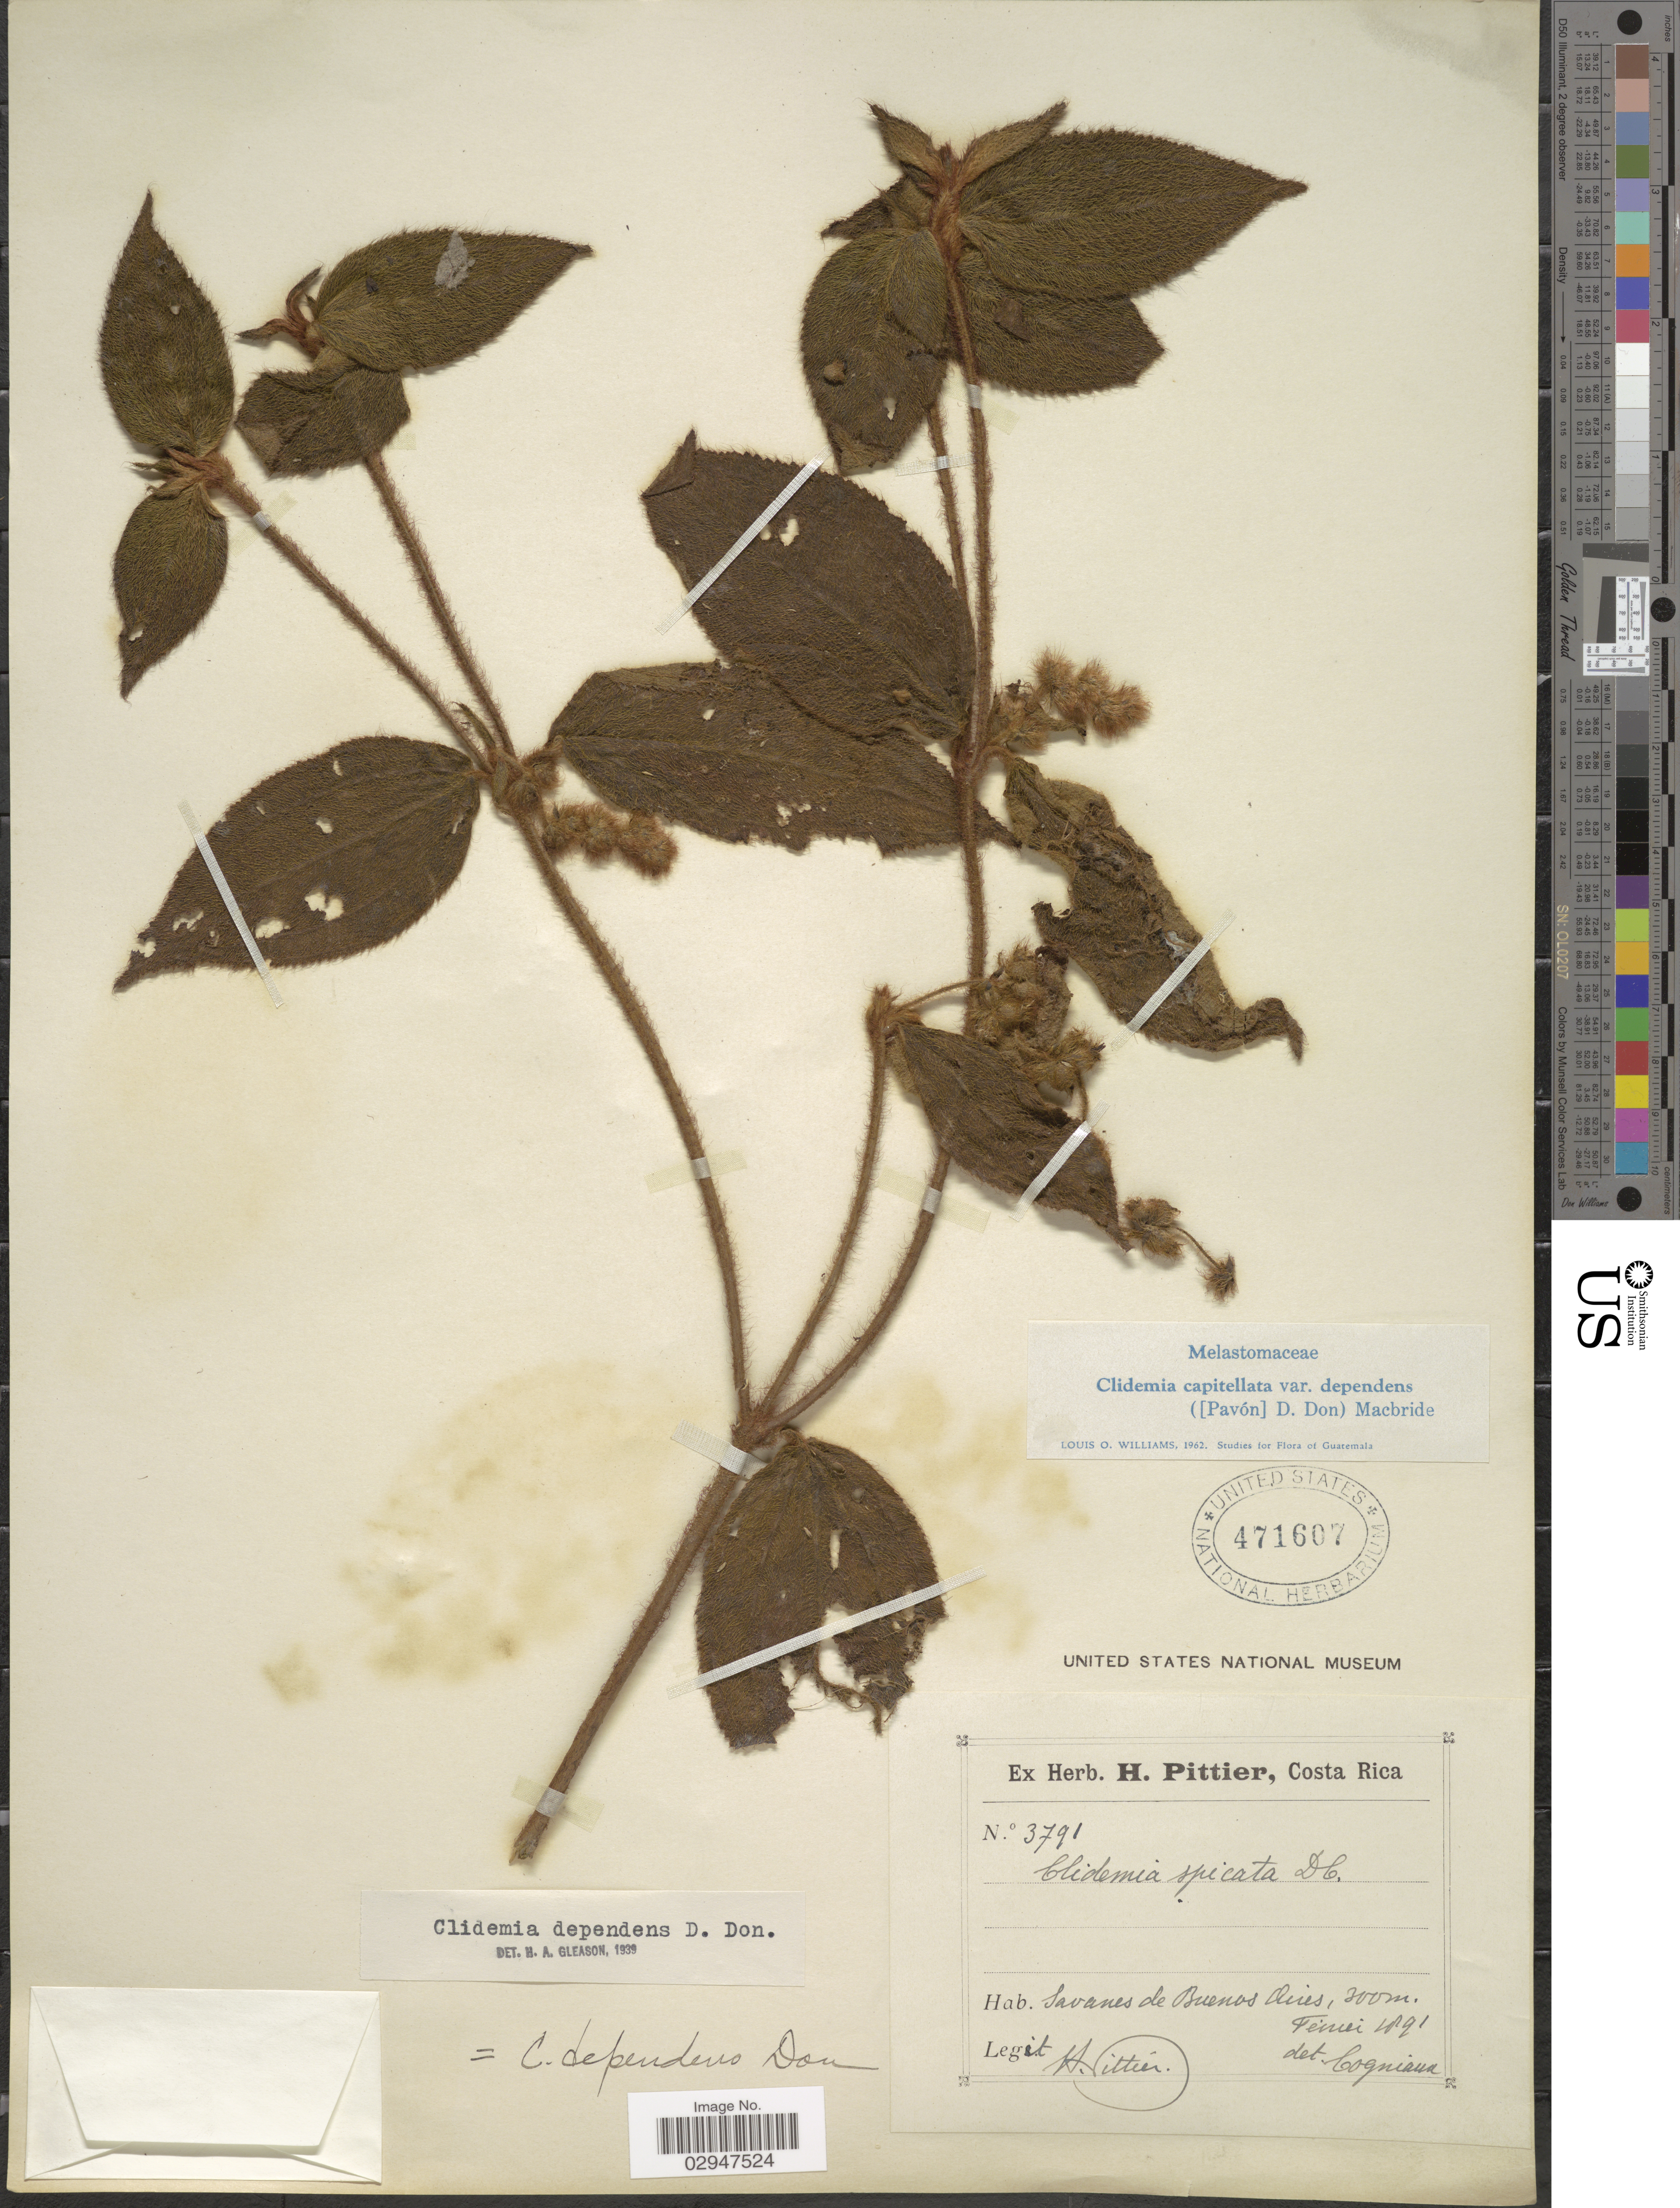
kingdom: Plantae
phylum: Tracheophyta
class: Magnoliopsida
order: Myrtales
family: Melastomataceae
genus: Clidemia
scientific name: Clidemia capitellata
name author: (Bonpl.) D. Don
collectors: H. F. Pittier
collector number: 3791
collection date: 1891-02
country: Costa Rica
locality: Savanes de Buenos Aires.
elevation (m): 300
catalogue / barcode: US 471607